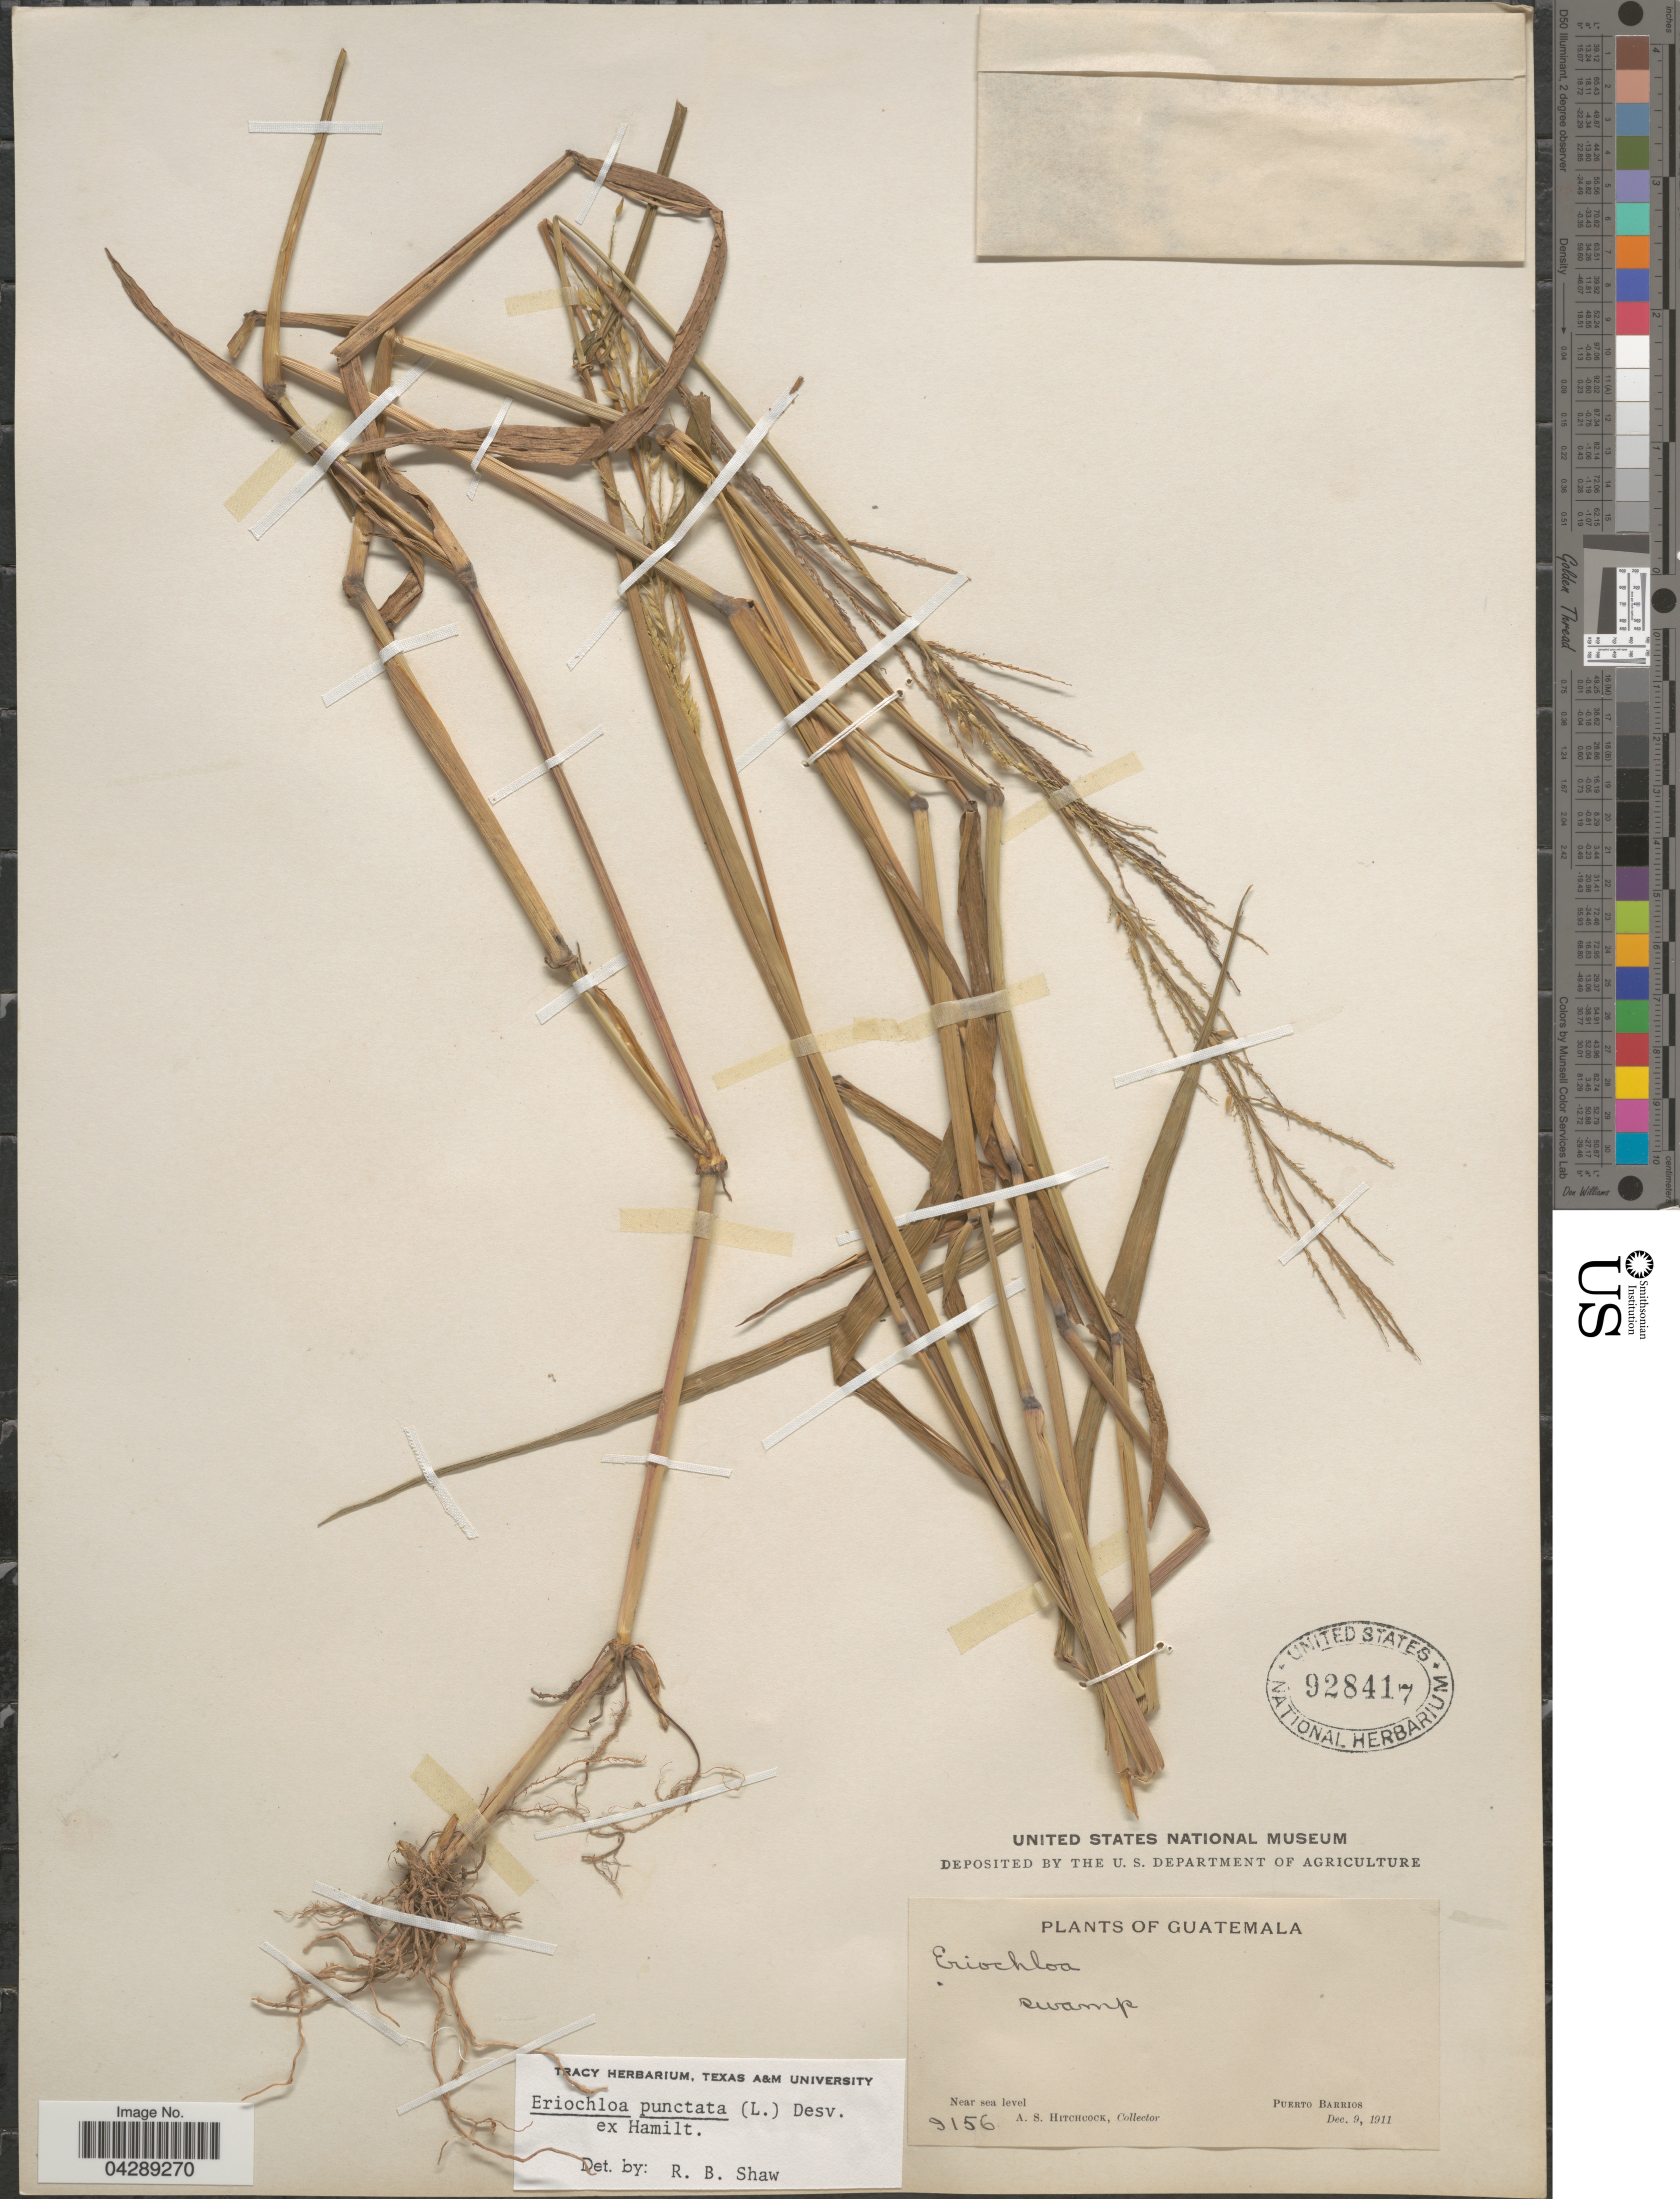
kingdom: Plantae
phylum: Tracheophyta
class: Liliopsida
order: Poales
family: Poaceae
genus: Eriochloa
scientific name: Eriochloa punctata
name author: (L.) Desv. ex Ham.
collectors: A. S. Hitchcock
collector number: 9156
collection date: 1911-12-09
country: Guatemala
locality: Puerto Barrios.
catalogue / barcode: US 928417